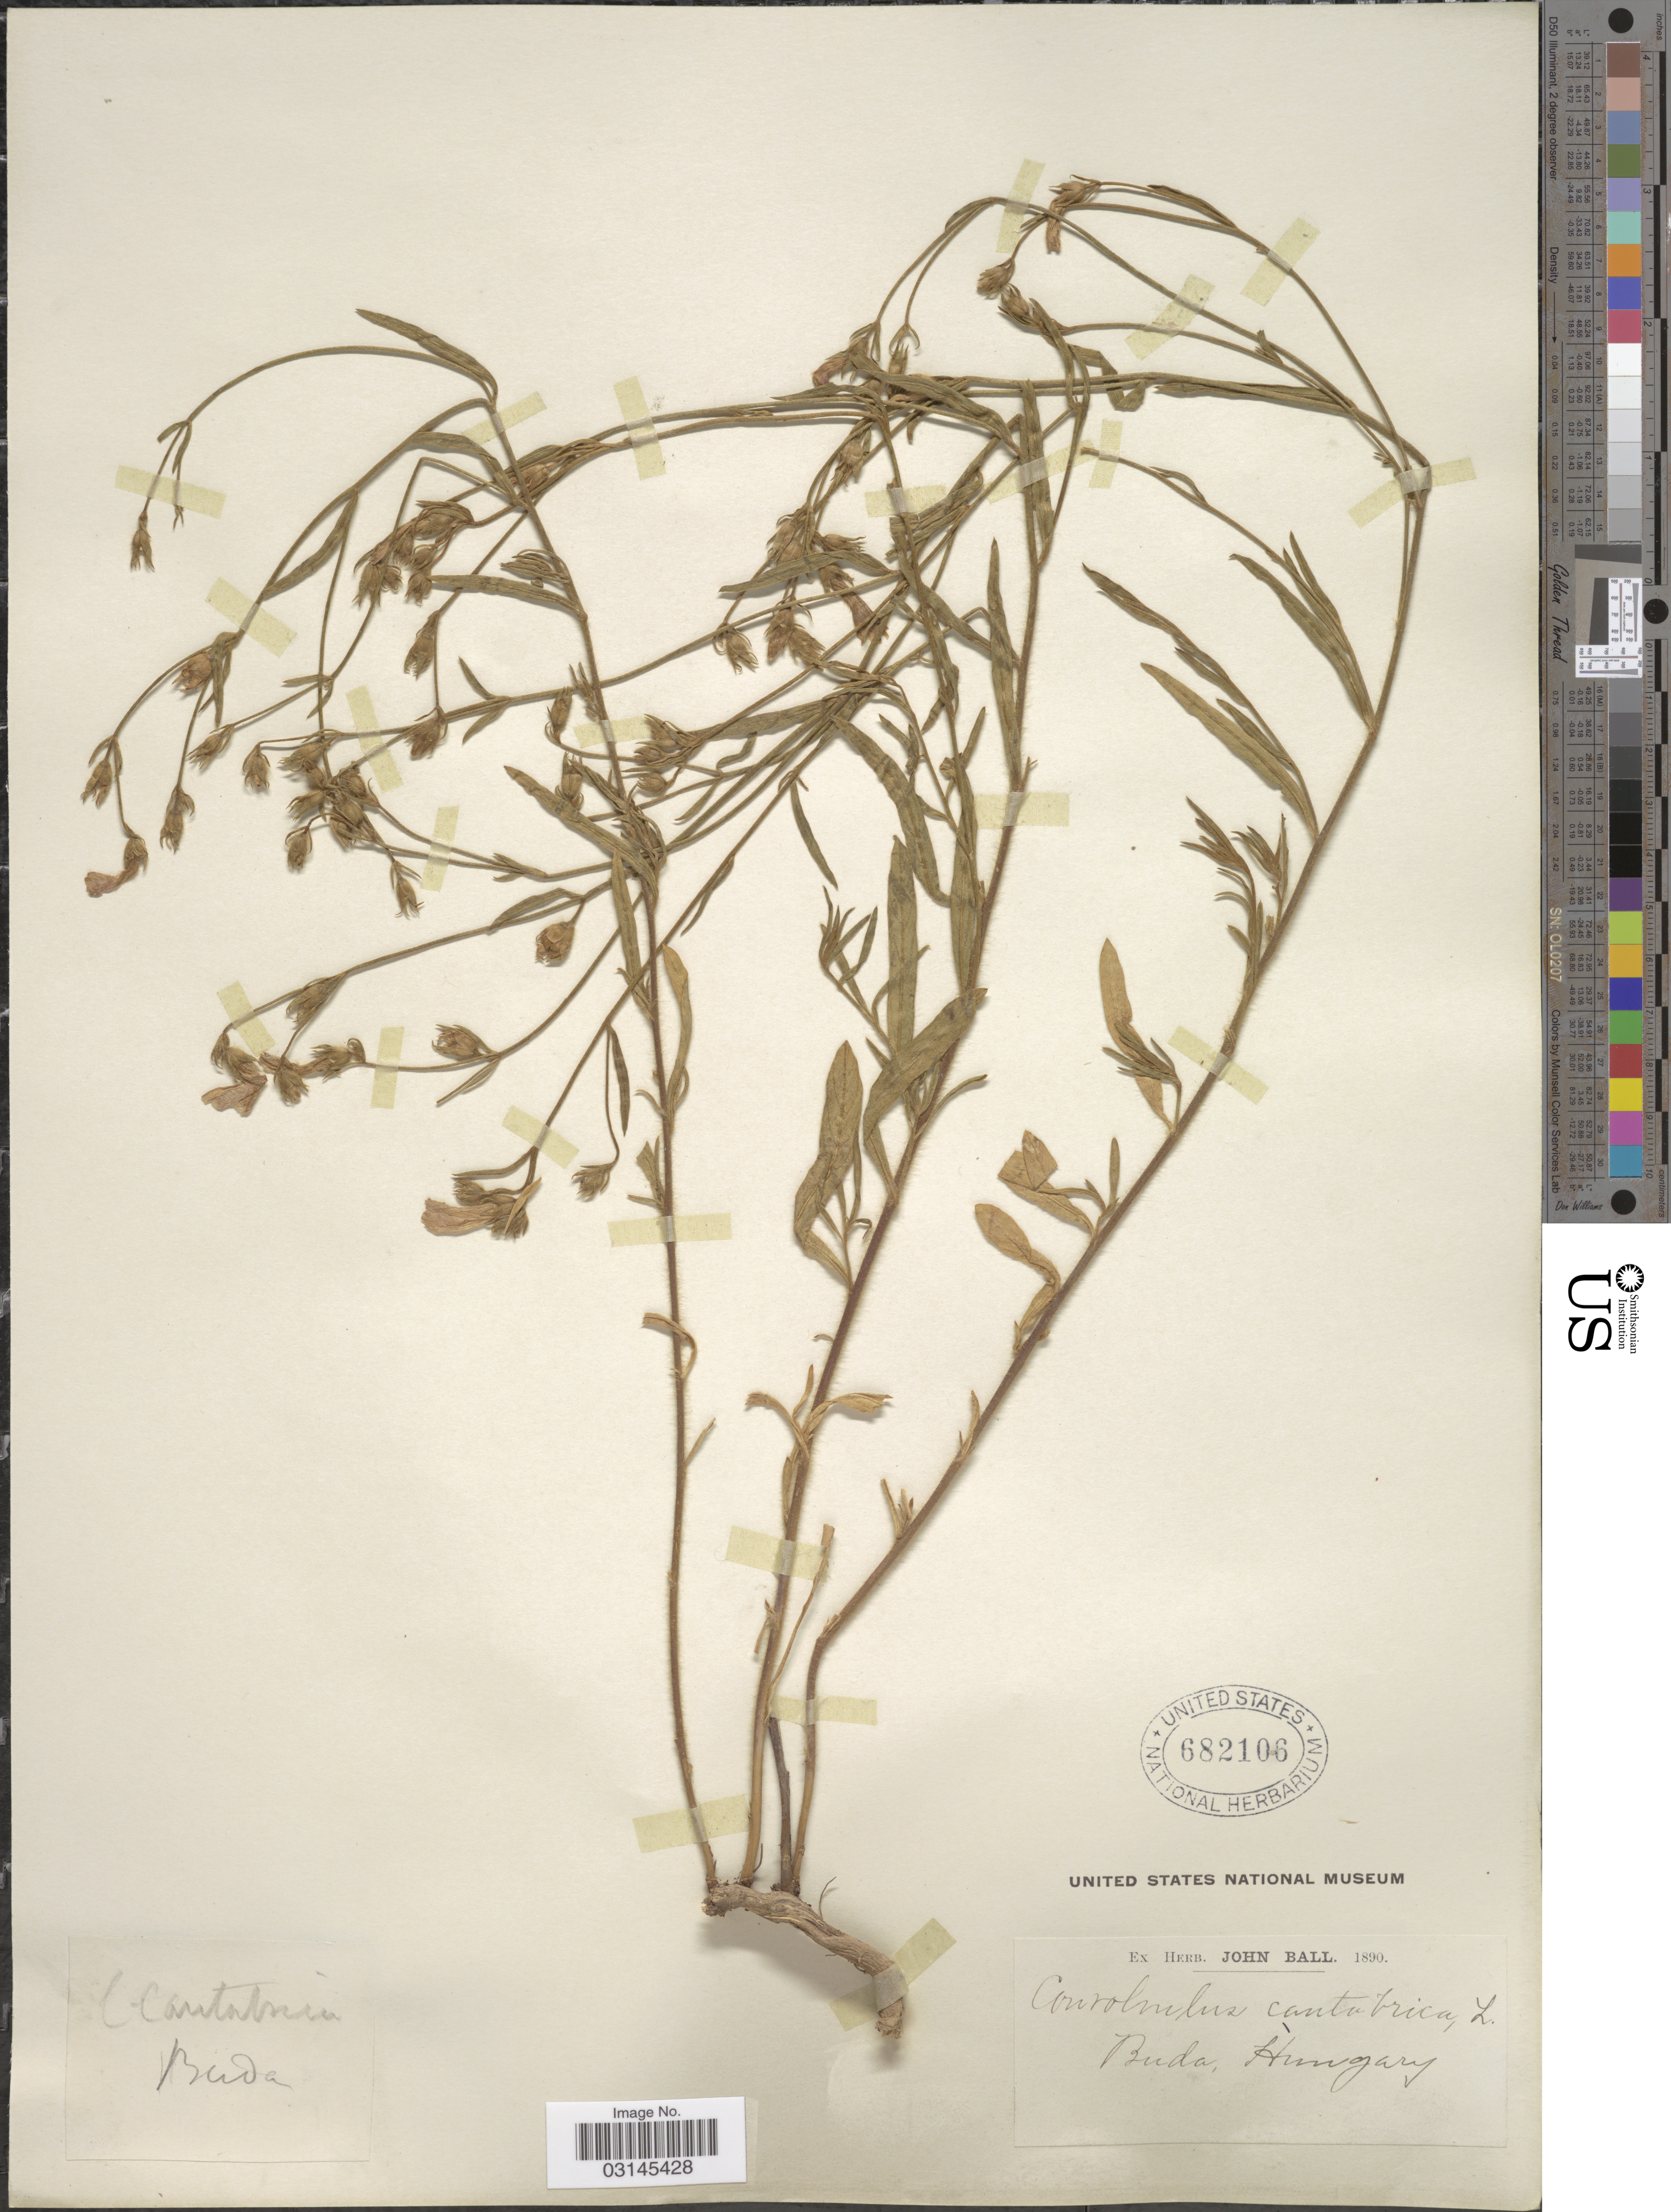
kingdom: Plantae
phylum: Tracheophyta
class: Magnoliopsida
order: Solanales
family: Convolvulaceae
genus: Convolvulus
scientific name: Convolvulus cantabrica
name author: L.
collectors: ex herb. John Ball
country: Hungary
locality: Buda.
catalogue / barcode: US 682106